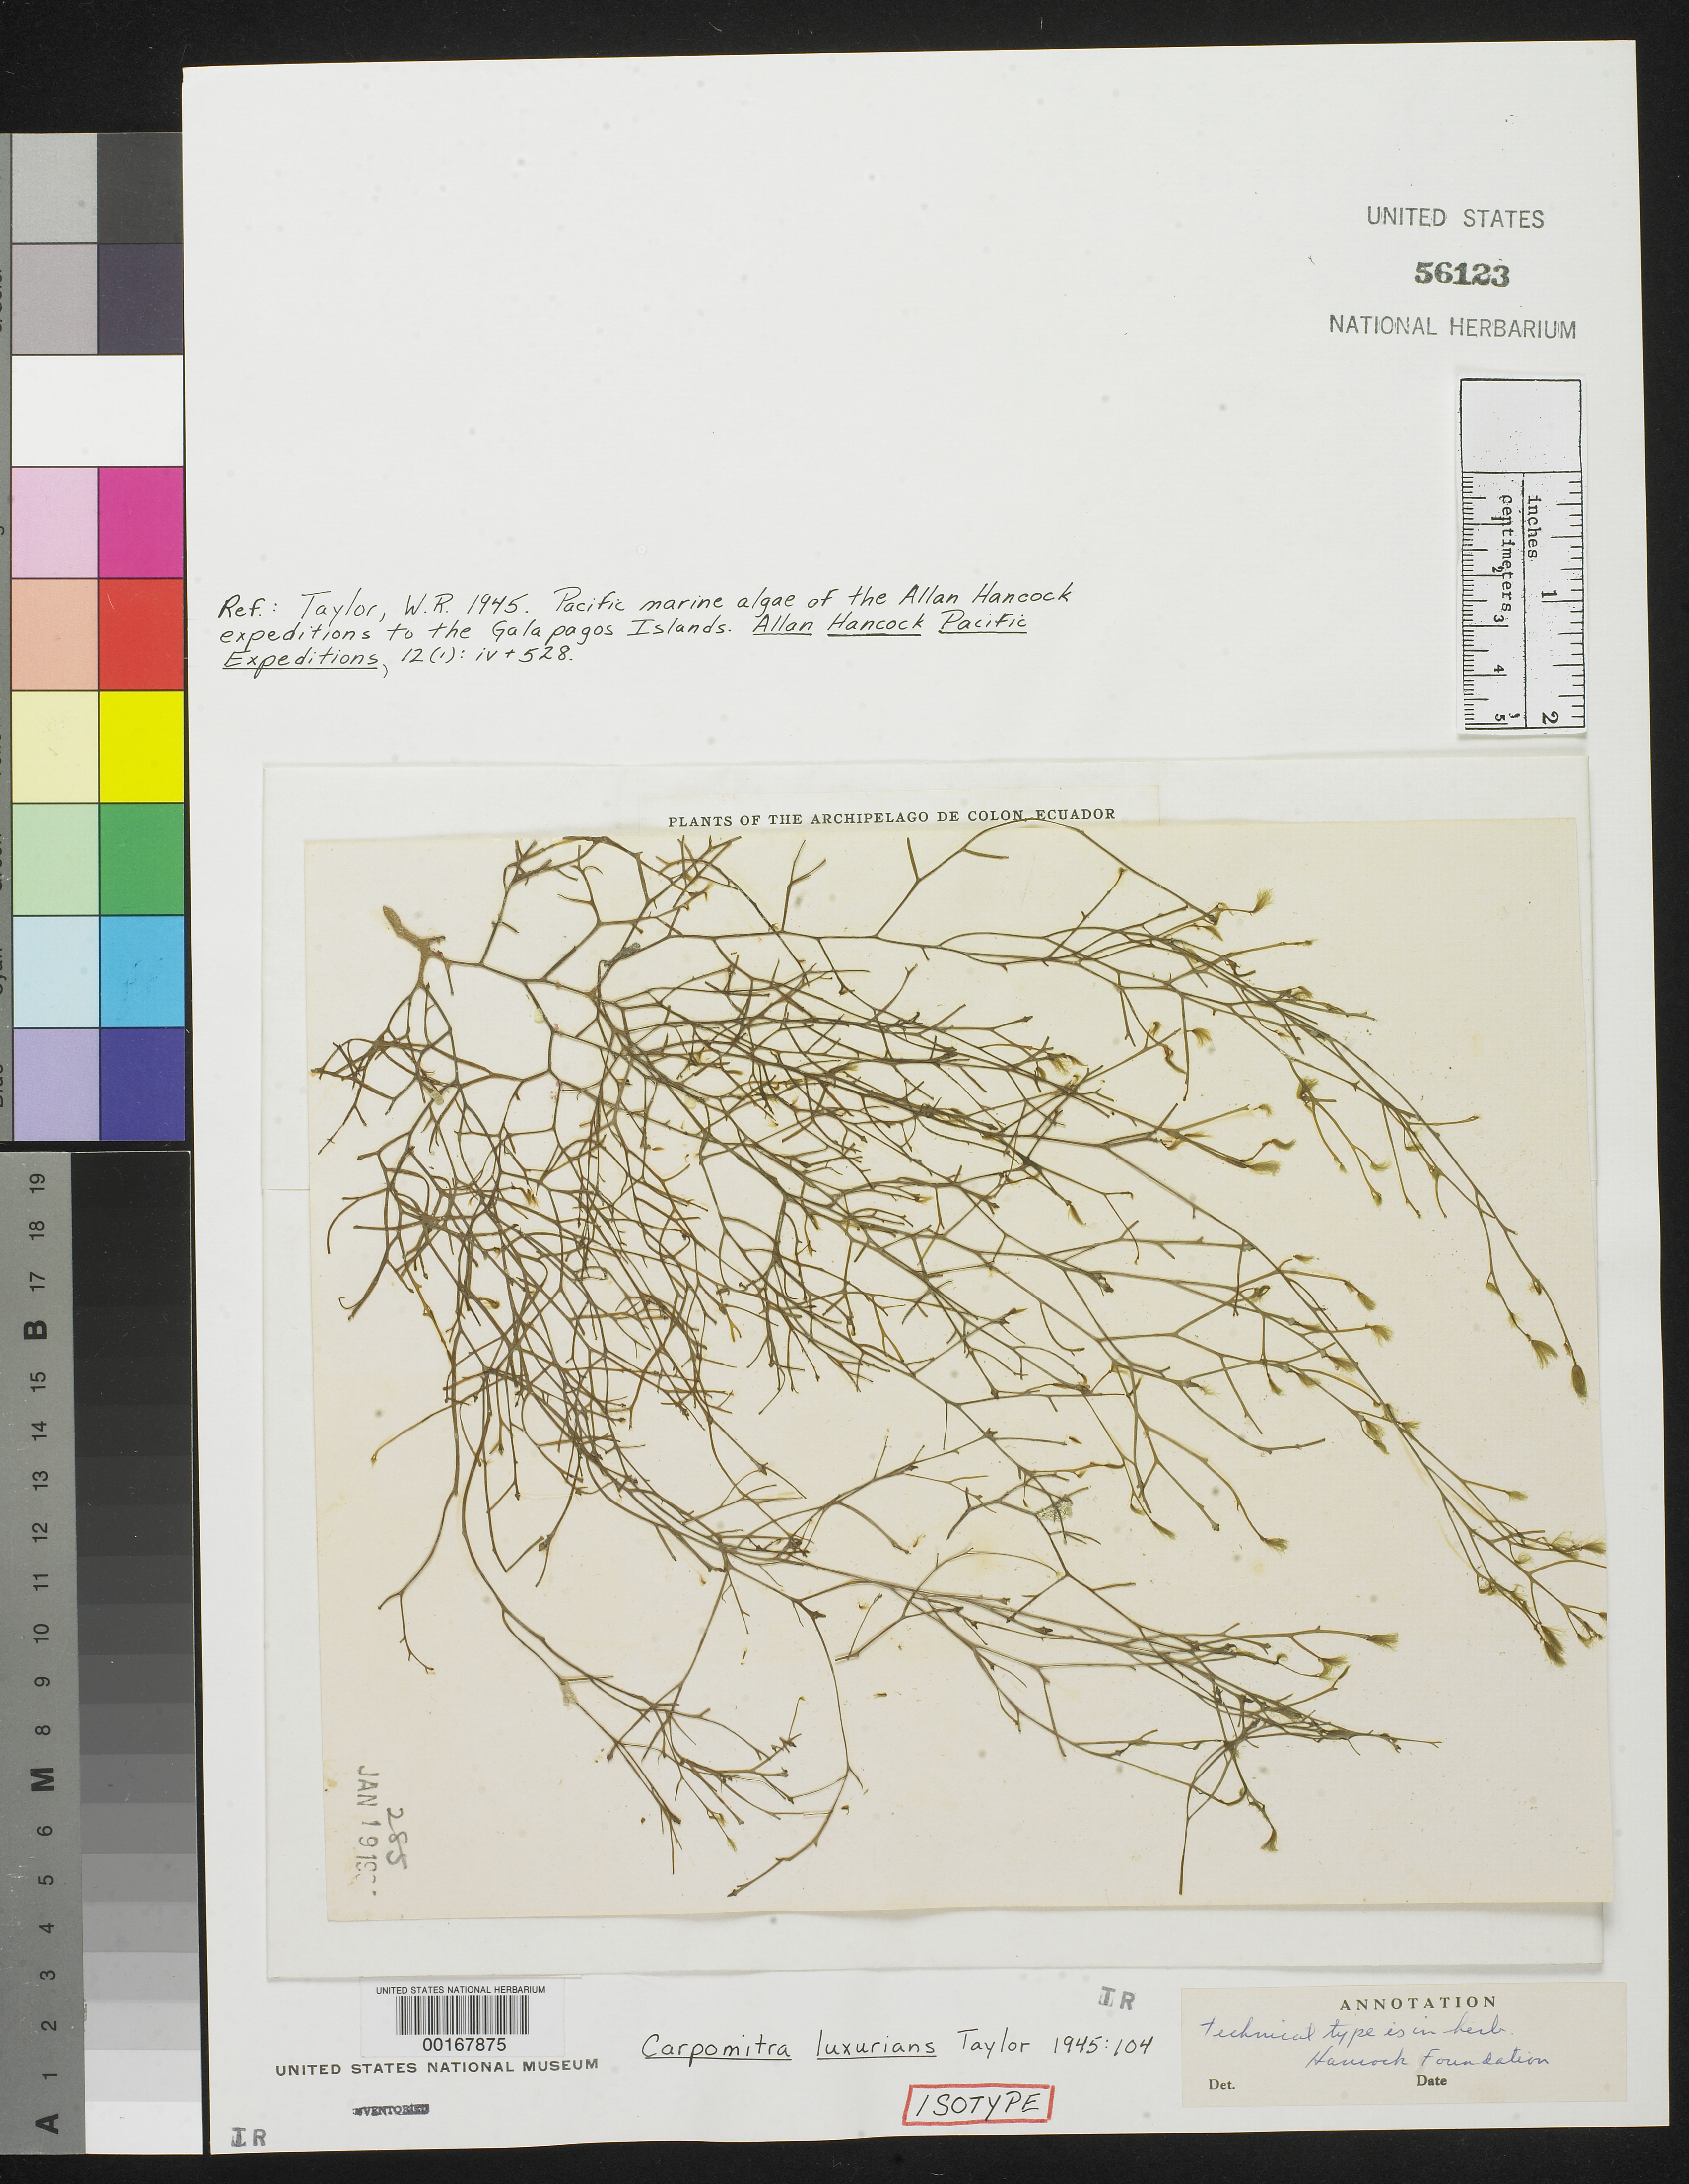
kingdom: Chromista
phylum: Ochrophyta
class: Phaeophyceae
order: Sporochnales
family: Sporochnaceae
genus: Carpomitra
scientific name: Carpomitra luxurians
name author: W.R. Taylor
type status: Isotype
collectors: W. R. Taylor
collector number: WRT 34-285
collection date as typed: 19 Jan 1934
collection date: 1934-01-19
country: Ecuador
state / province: Colón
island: Floreana [Charles, Santa Maria]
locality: Off Post Office Bay.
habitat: Dredged from 15 fathoms.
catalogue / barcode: US 56123